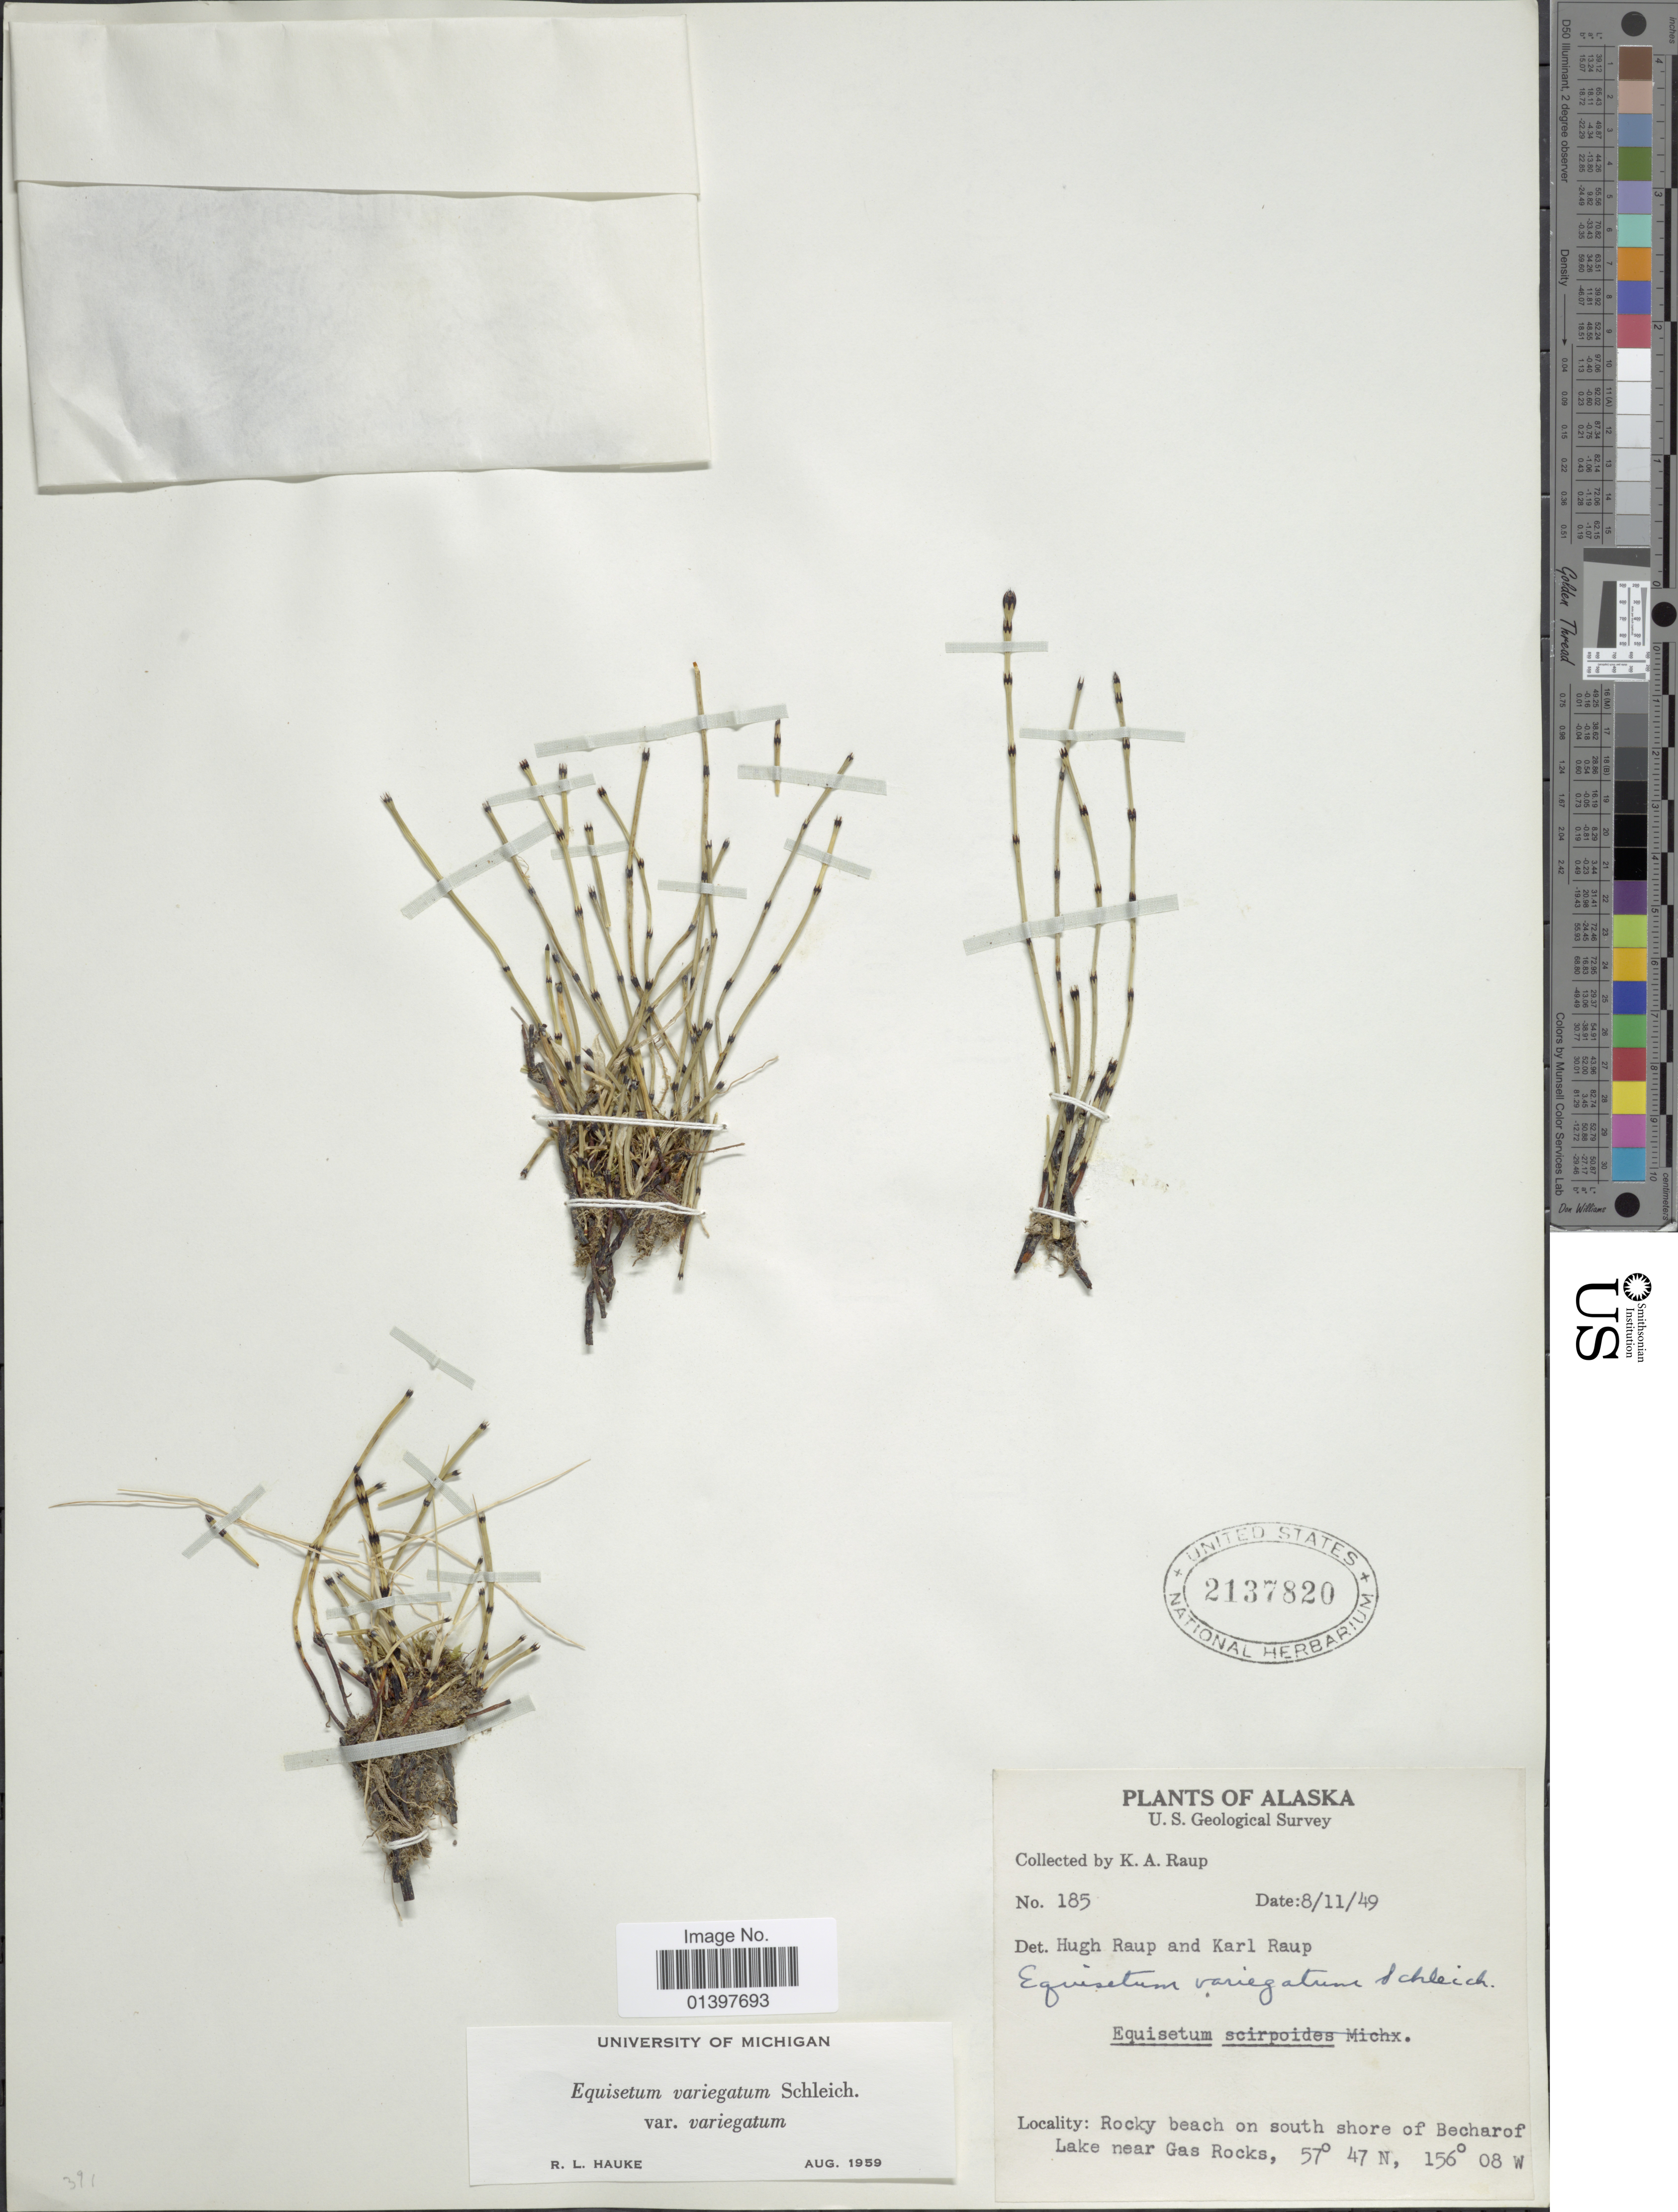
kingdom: Plantae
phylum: Tracheophyta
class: Polypodiopsida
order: Equisetales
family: Equisetaceae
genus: Equisetum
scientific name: Equisetum variegatum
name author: Schleich. ex F. Weber & D. Mohr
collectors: K. Raup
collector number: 185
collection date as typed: Transcribed d/m/y: 11/8/49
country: United States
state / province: Alaska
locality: U.S. Geological Survey, Rocky beach on south shore of Becharof Lake near Gas Rocks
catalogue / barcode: US 2137820